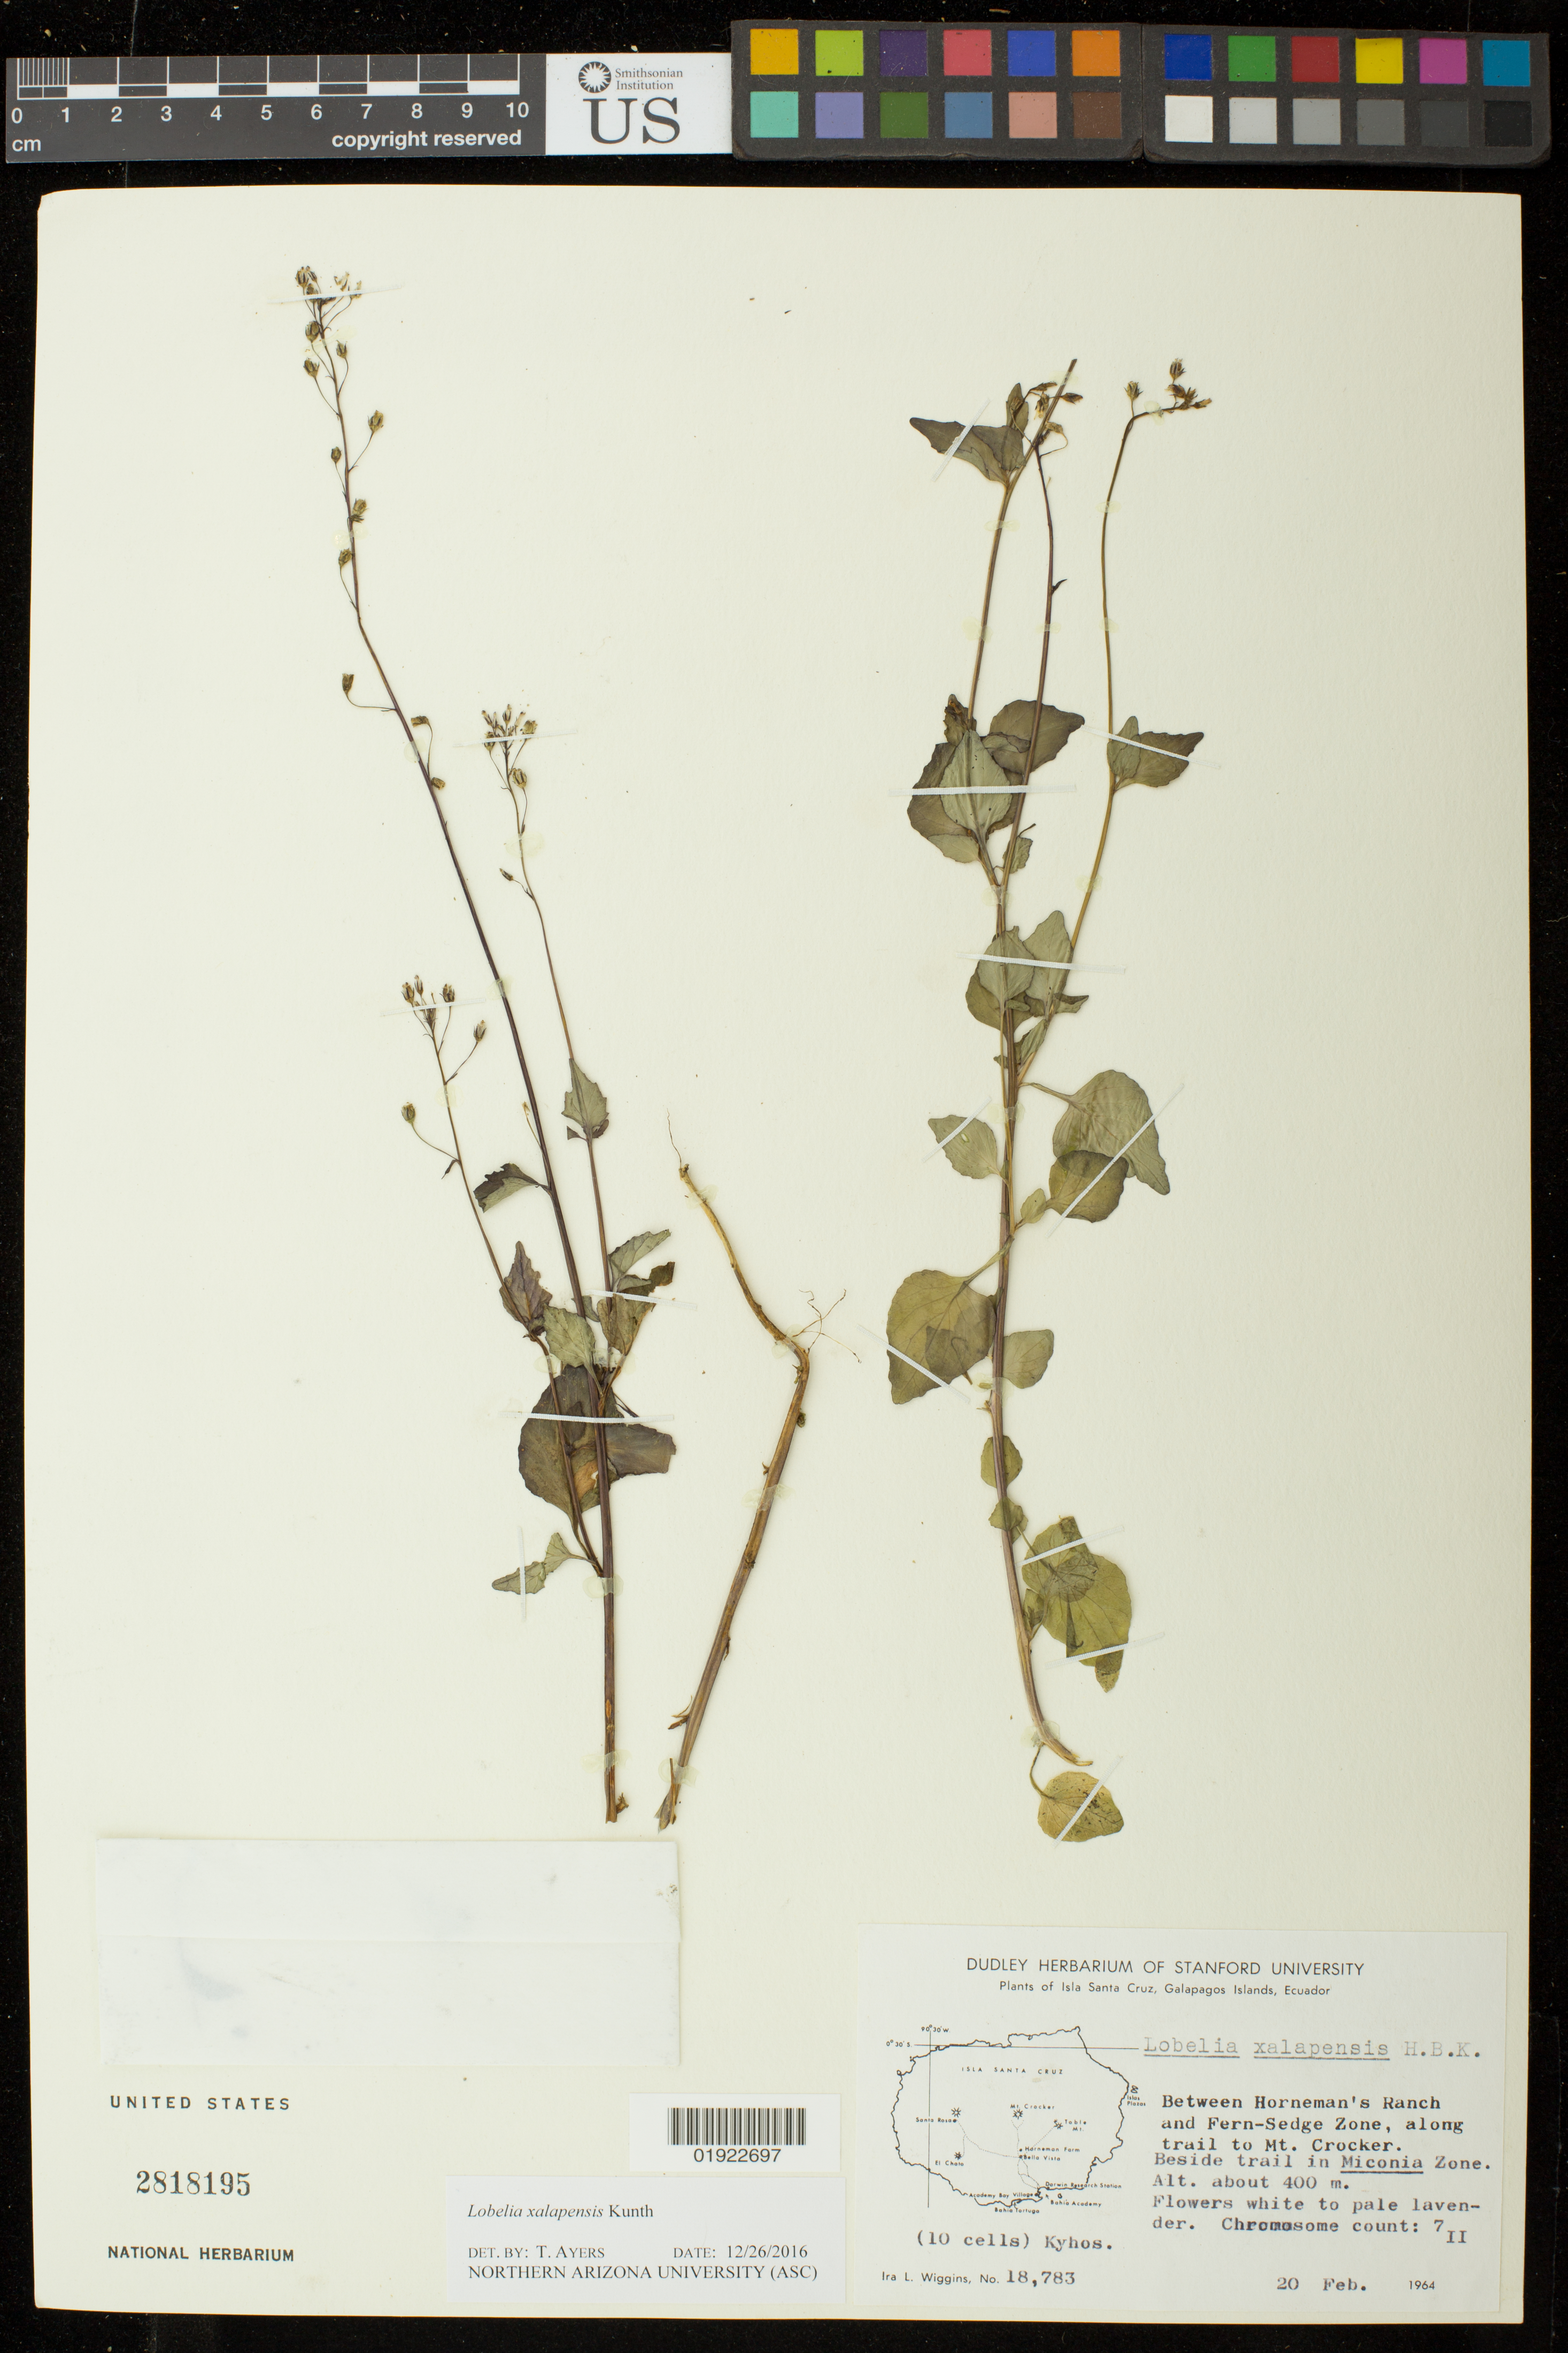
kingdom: Plantae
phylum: Tracheophyta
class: Magnoliopsida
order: Asterales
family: Campanulaceae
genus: Lobelia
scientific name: Lobelia xalapensis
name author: Kunth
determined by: Ayers, Tina J.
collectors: I. L. Wiggins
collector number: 18783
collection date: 1964-02-20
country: Ecuador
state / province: Colón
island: Santa Cruz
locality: Galapagos Islands. Between Horneman's Ranch and Fern-Sedge Zone, along trail to Mt. Crocker. Beside trail in Miconia Zone.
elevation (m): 400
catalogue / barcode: US 2818195